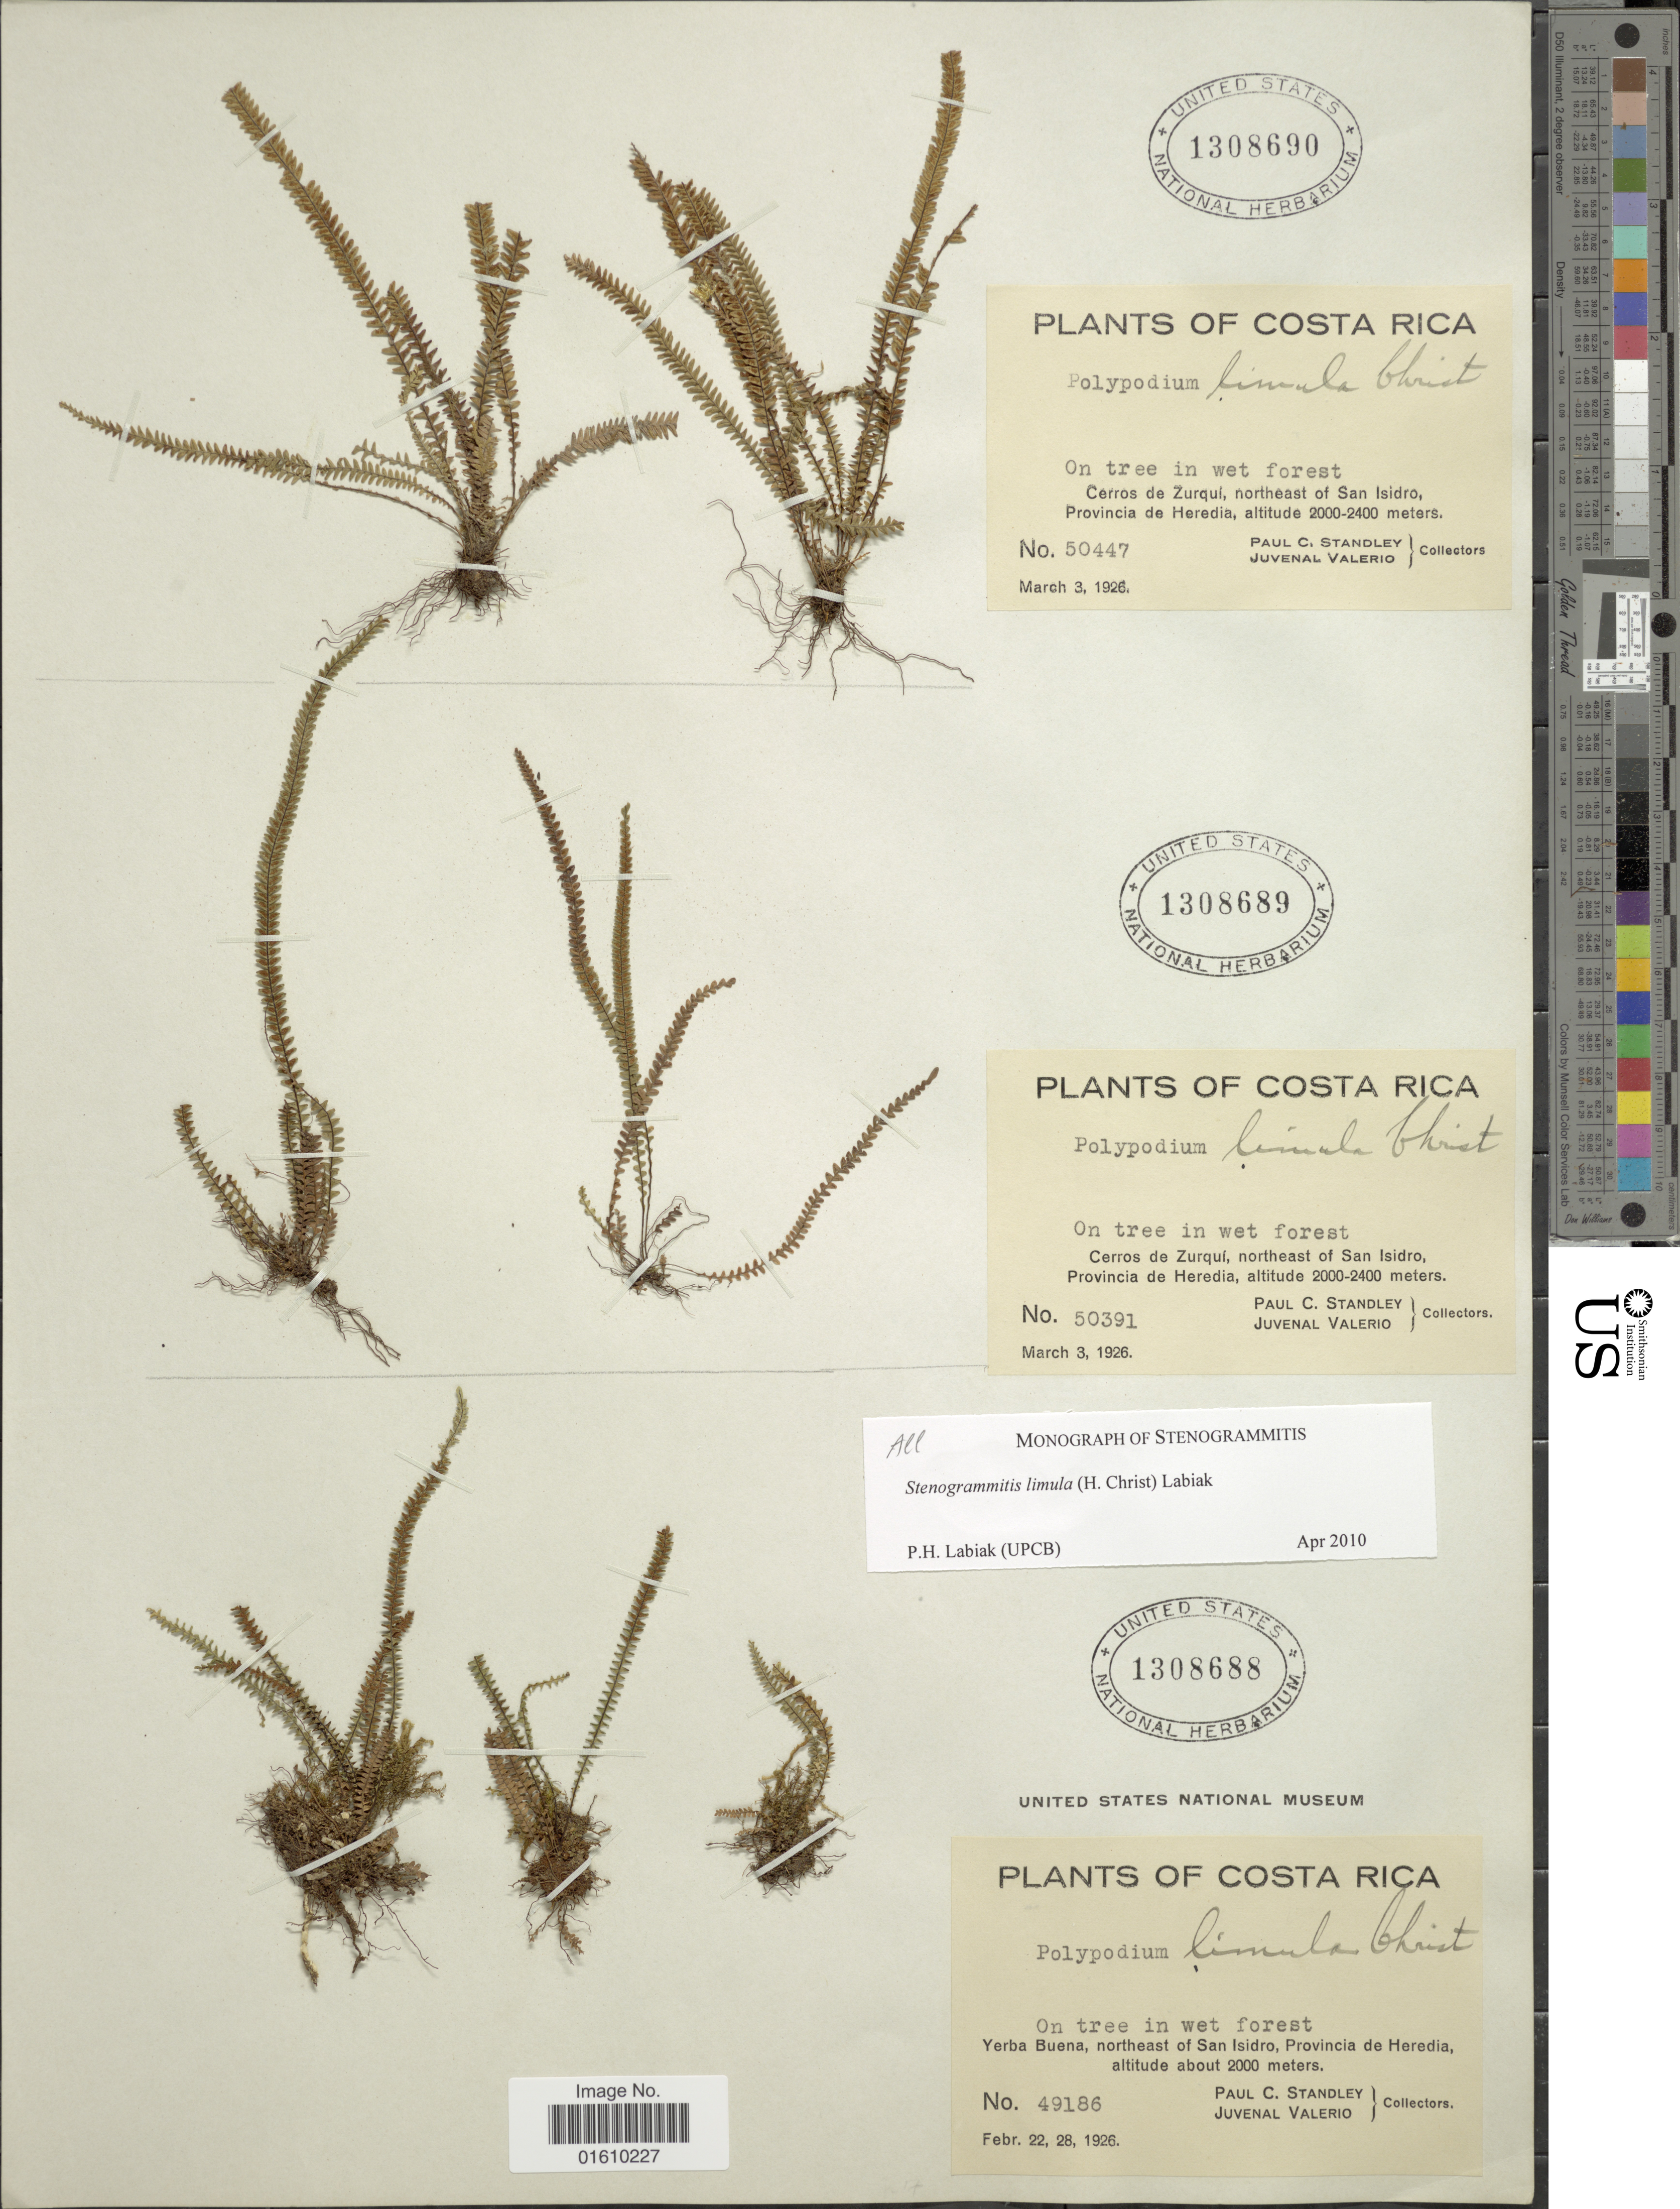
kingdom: Plantae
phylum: Tracheophyta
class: Polypodiopsida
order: Polypodiales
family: Polypodiaceae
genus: Stenogrammitis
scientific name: Stenogrammitis limula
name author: (Christ) Labiak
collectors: P. C. Standley & J. Valerio R.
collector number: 50447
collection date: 1926-03-03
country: Costa Rica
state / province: Heredia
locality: Cerros de Zurquí, northeast of San Isidro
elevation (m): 2000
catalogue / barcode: US 1308690-3